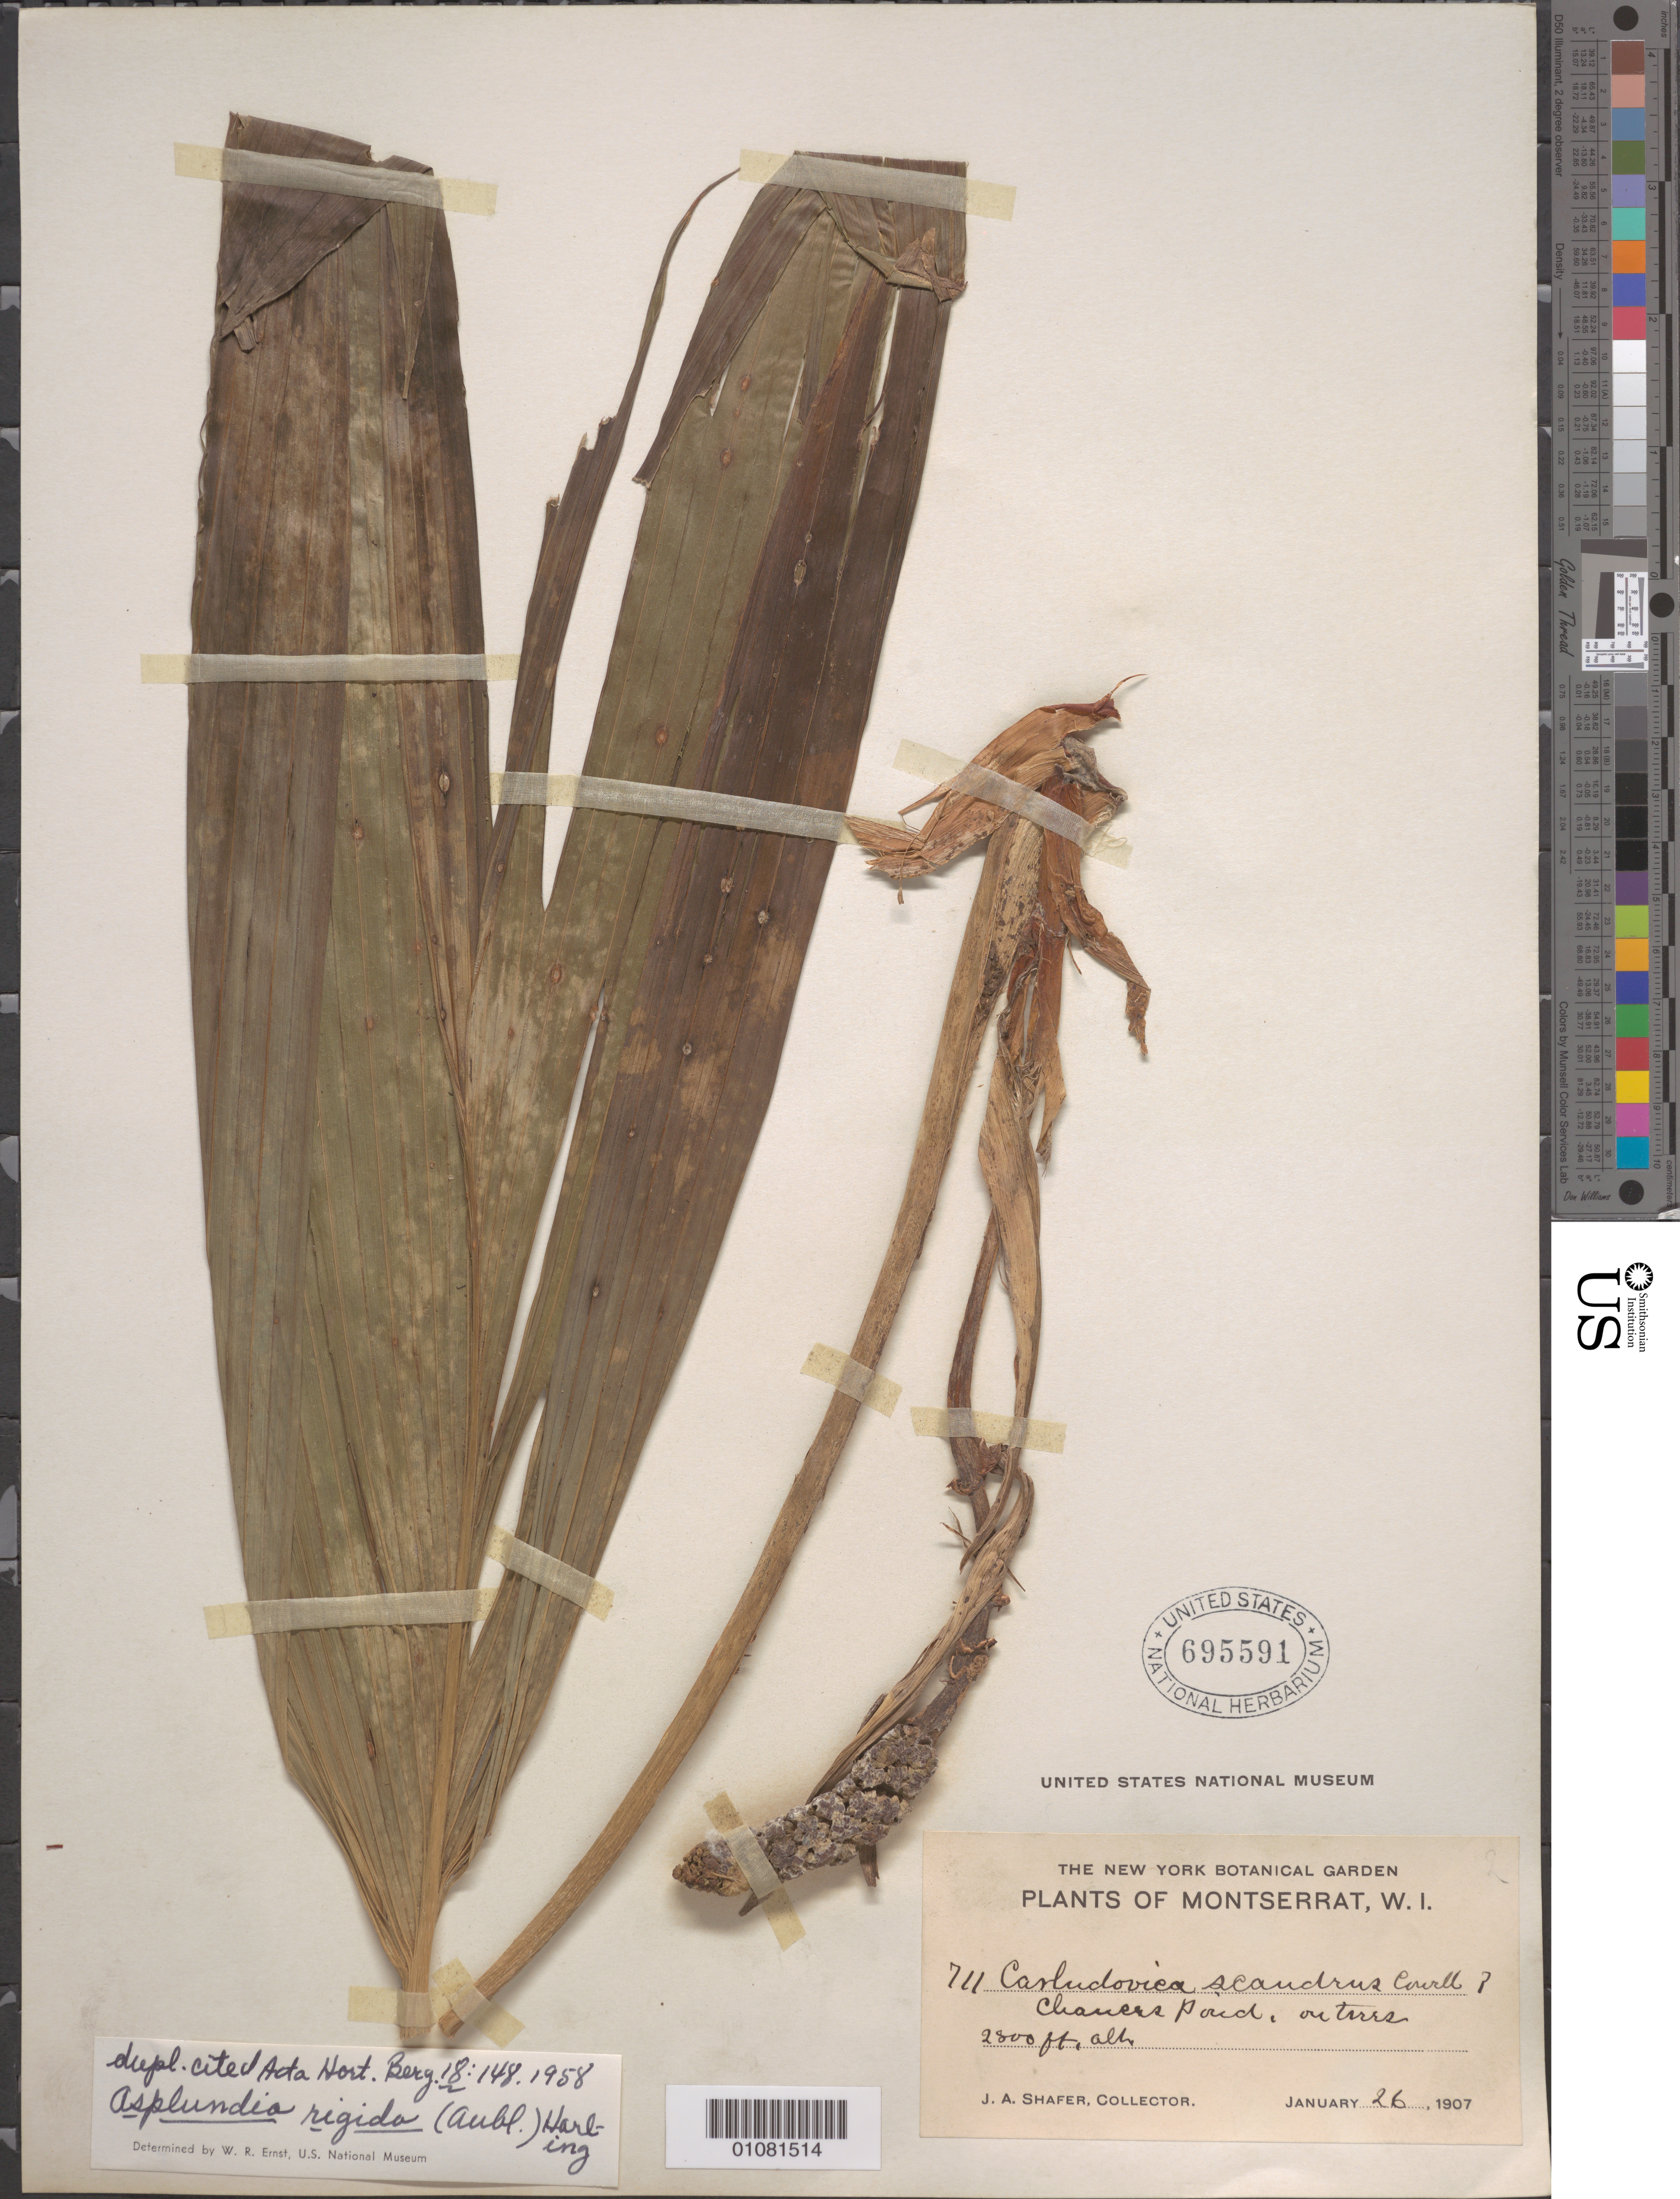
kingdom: Plantae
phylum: Tracheophyta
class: Liliopsida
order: Pandanales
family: Cyclanthaceae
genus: Asplundia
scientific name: Asplundia rigida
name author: (Aubl.) Harling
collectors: J. A. Shafer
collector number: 711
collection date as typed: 26 Jan 1907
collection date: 1907-01-26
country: Montserrat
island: Montserrat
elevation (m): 853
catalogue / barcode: US 695591